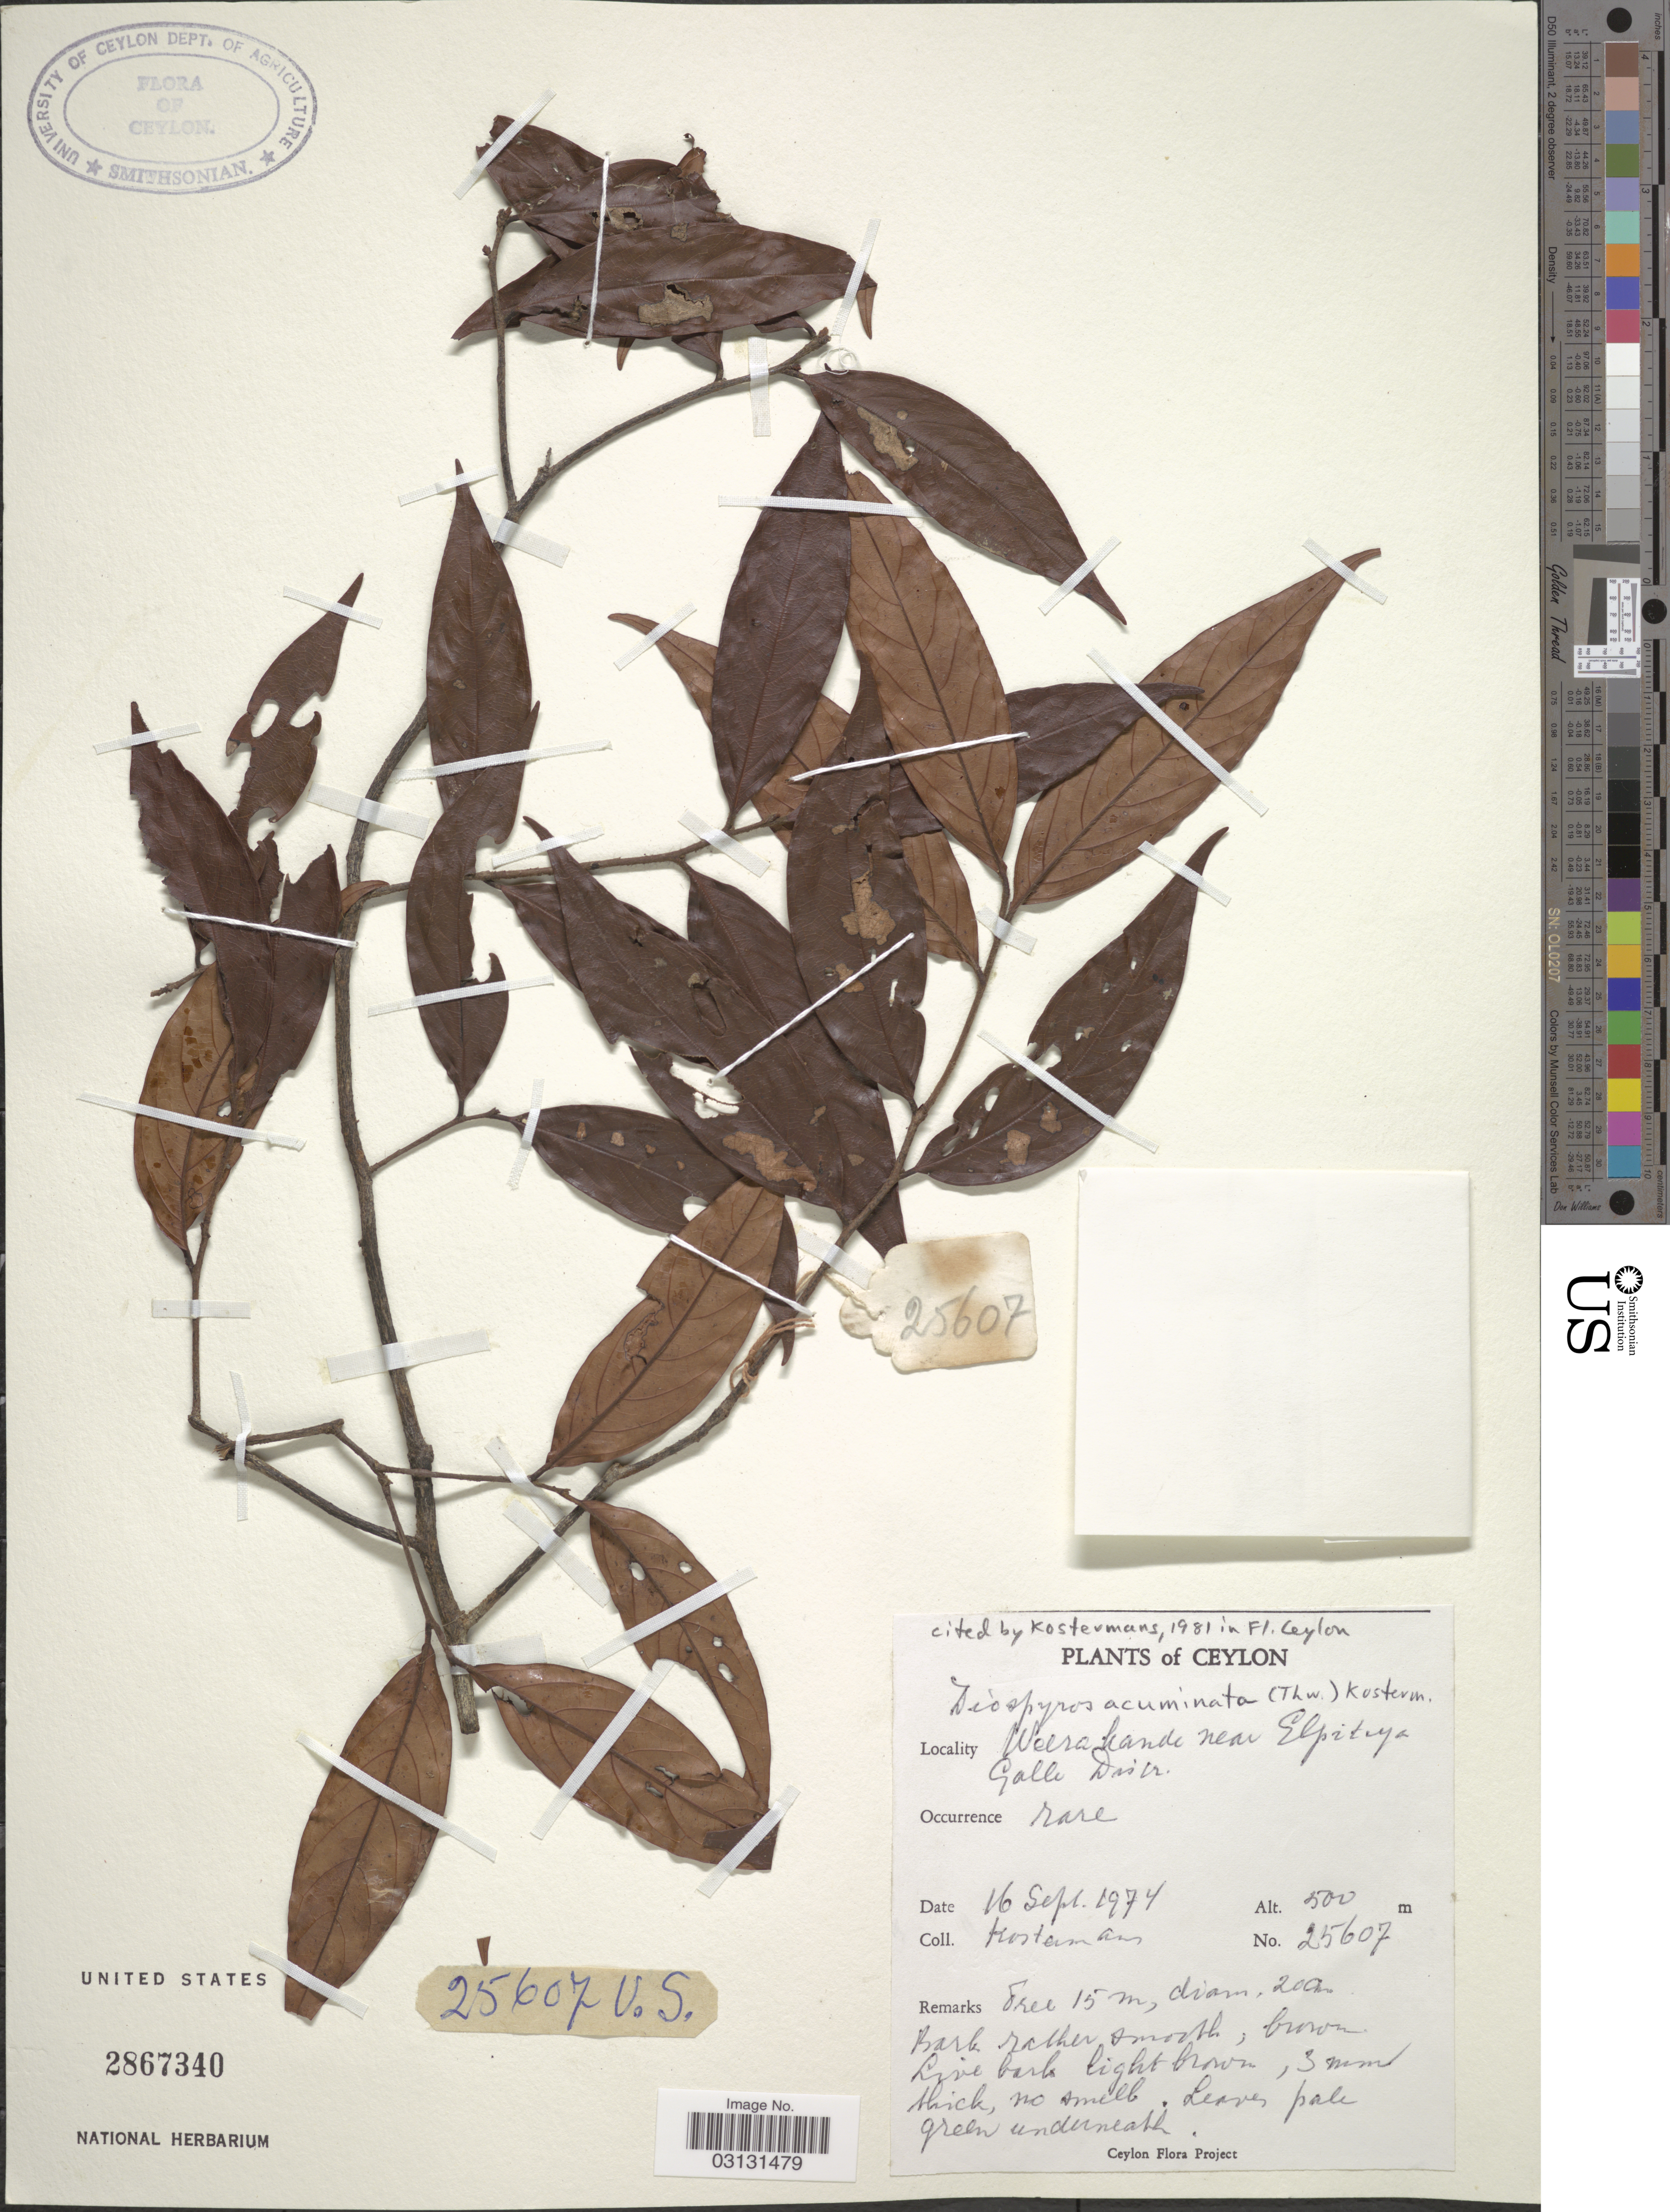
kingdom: Plantae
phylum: Tracheophyta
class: Magnoliopsida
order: Ericales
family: Ebenaceae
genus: Diospyros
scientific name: Diospyros acuminata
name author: (Thwaites) Kosterm.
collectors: Kostermans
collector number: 25607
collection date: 1974-09-16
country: Sri Lanka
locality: Ceylon. Weerakande near Elpitiya. Galle Distr.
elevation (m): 500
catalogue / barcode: US 2867340